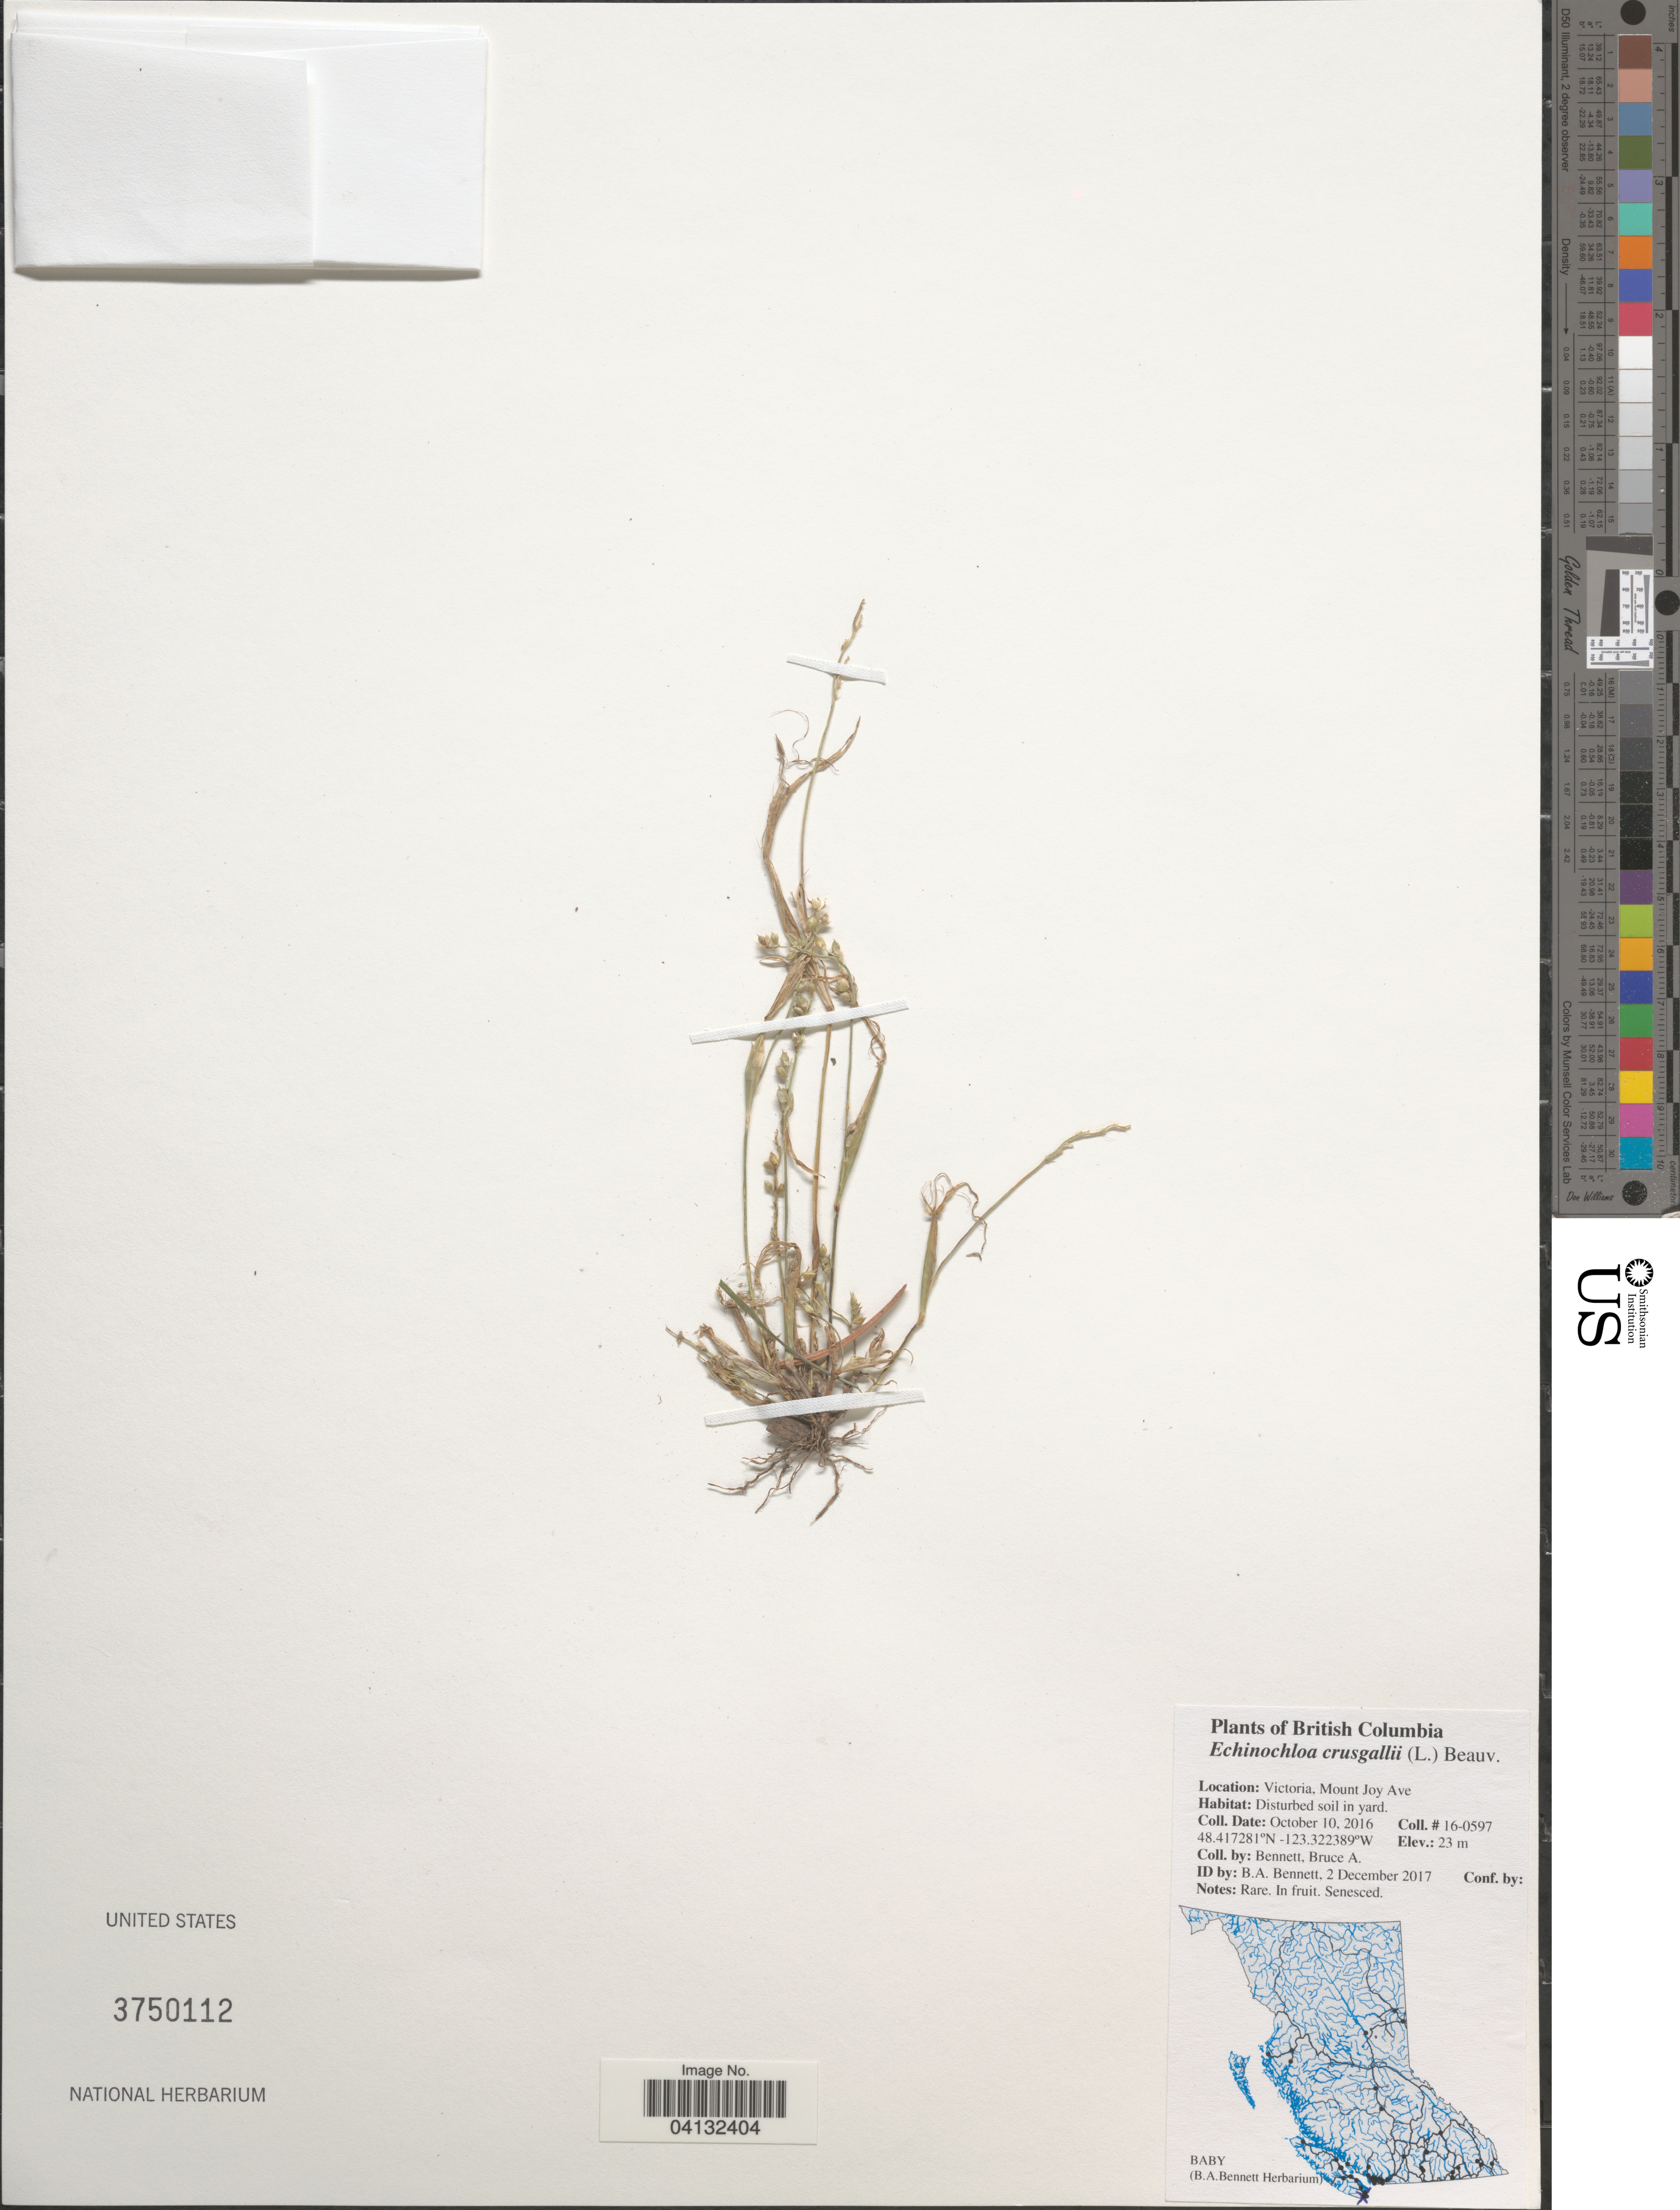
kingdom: Plantae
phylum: Tracheophyta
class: Liliopsida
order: Poales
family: Poaceae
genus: Echinochloa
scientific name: Echinochloa crus-galli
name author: (L.) P. Beauv.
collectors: B. A. Bennett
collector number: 16-0597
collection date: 2016-10-10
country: Canada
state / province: British Columbia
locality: Victoria, Mount Joy Ave.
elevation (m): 23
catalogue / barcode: US 3750112